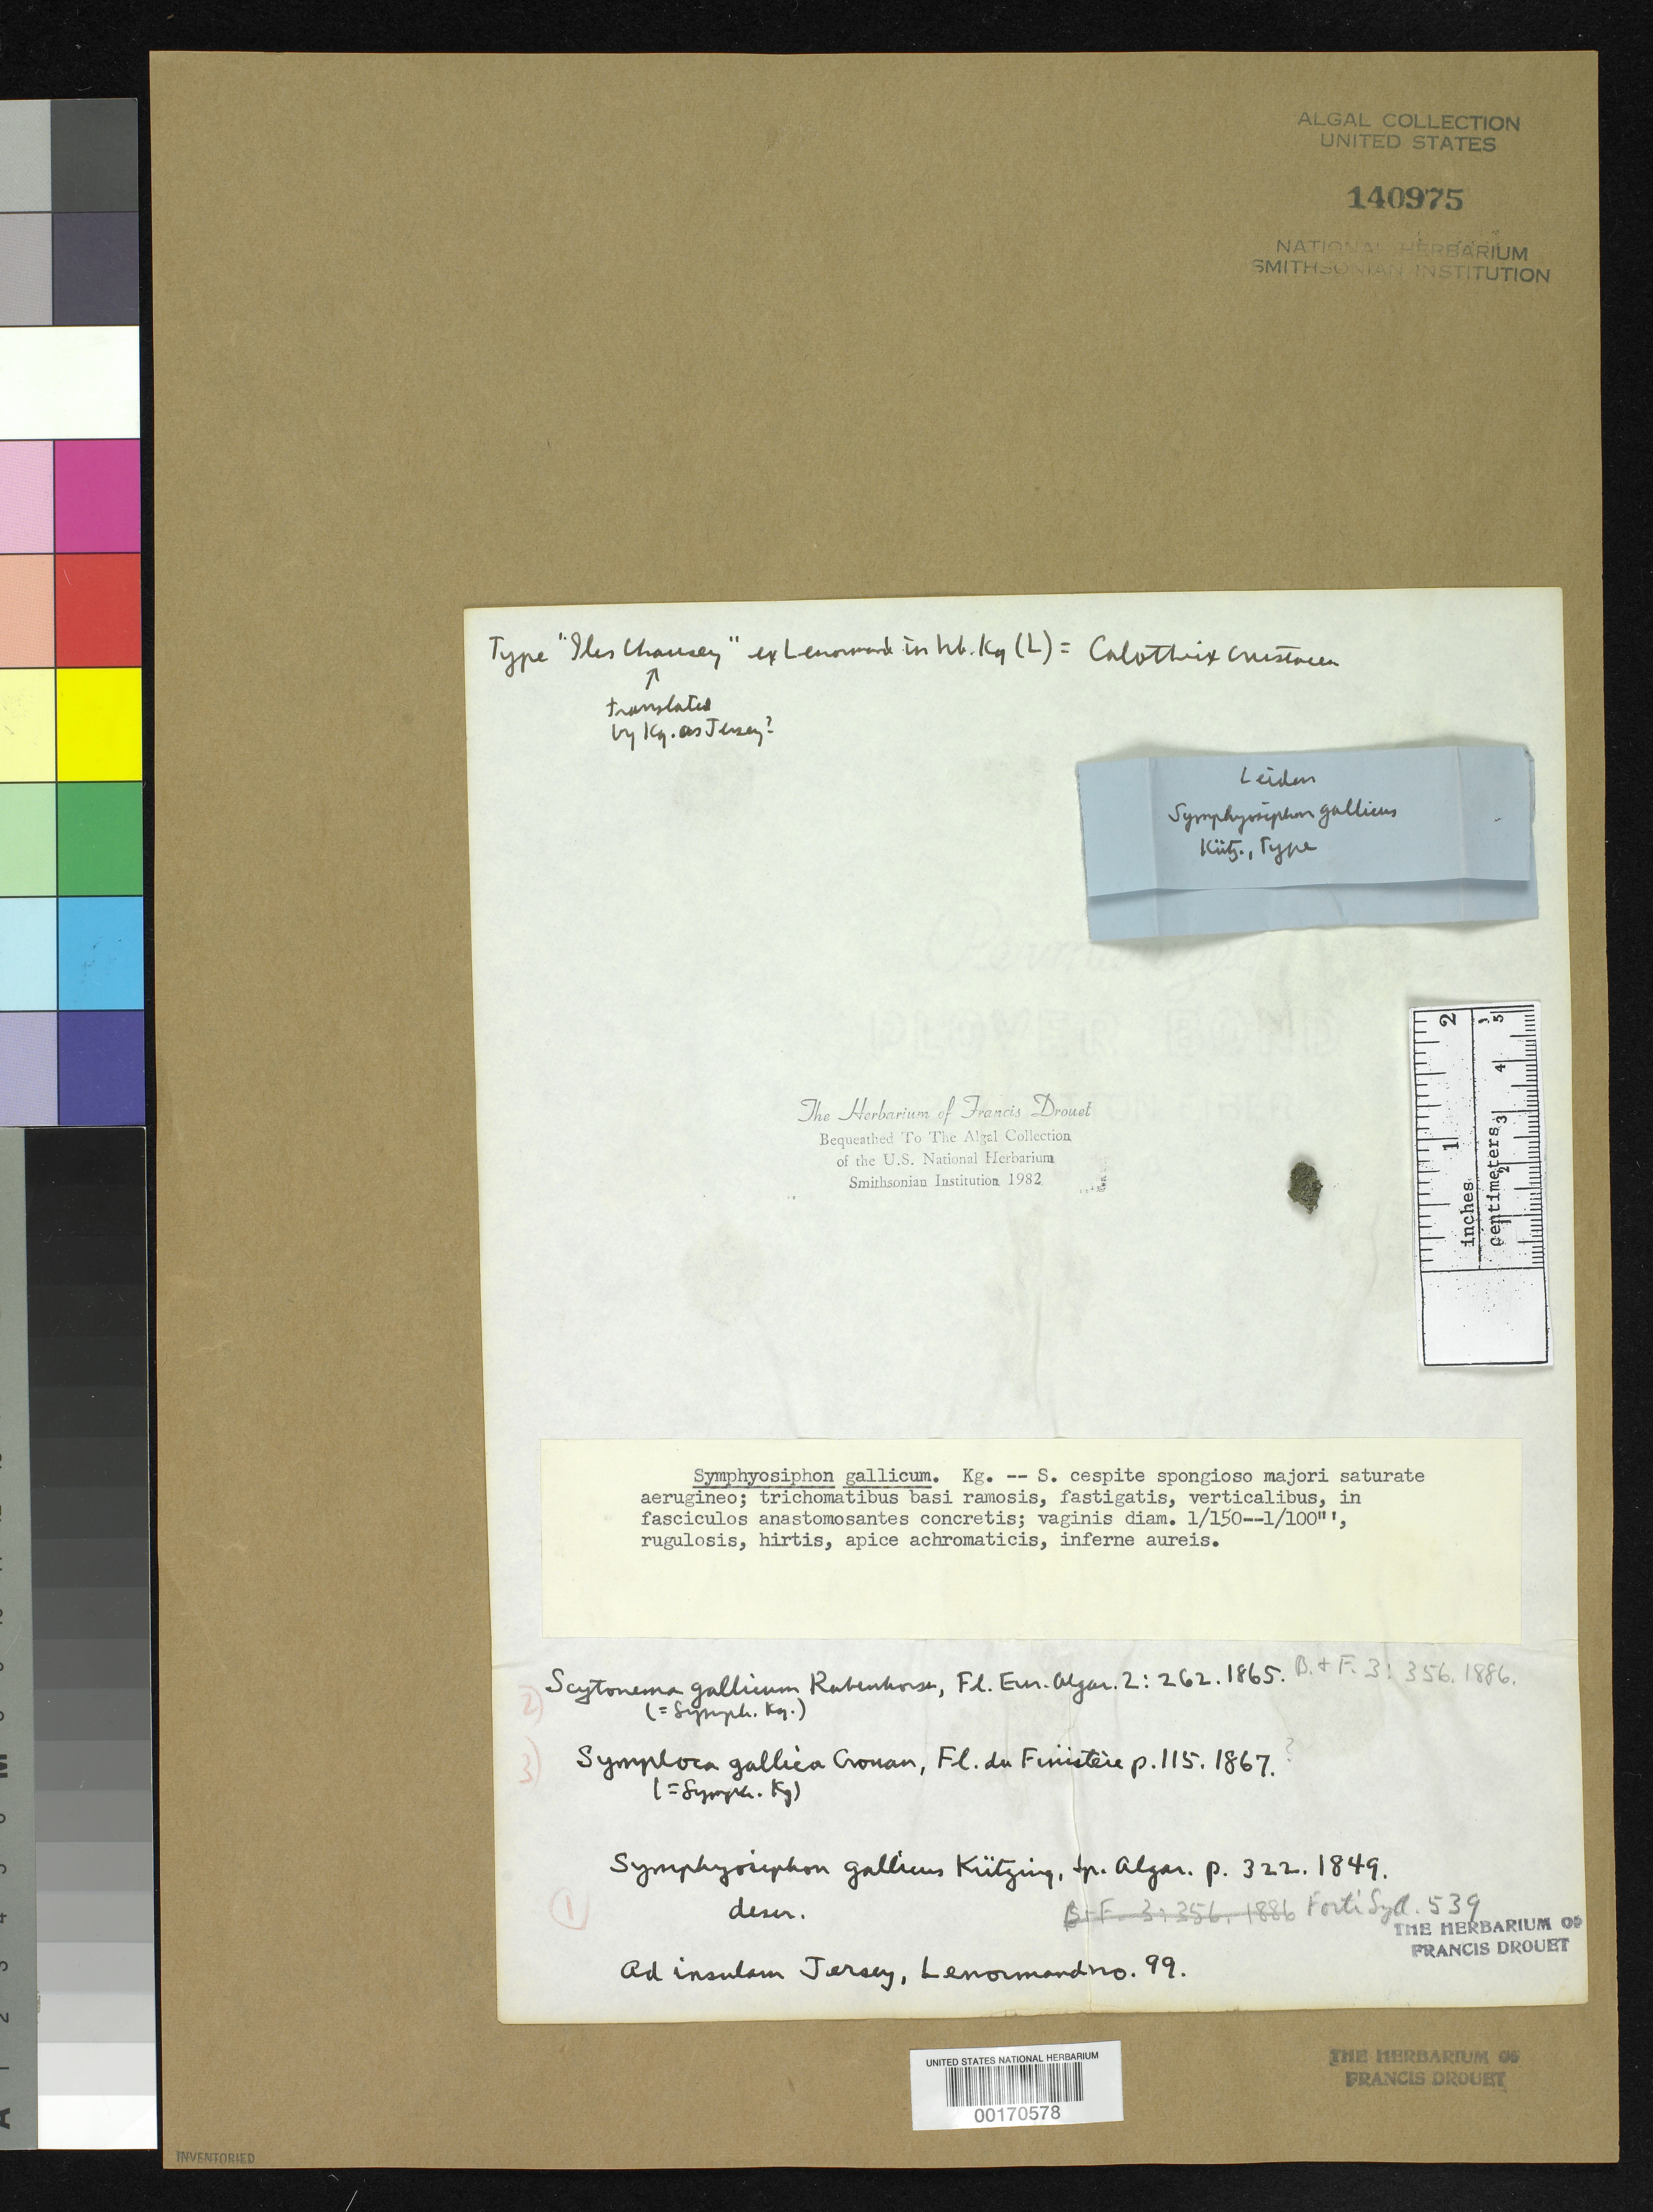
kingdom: Bacteria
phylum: Cyanobacteria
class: Cyanobacteriia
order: Cyanobacteriales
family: Scytonemataceae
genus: Symphyosiphon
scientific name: Symphyosiphon gallicus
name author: Kütz.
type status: Isotype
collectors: S. Lenormand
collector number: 99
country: France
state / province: Normandie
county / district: Manche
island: Iles Chausey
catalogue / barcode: US 140975